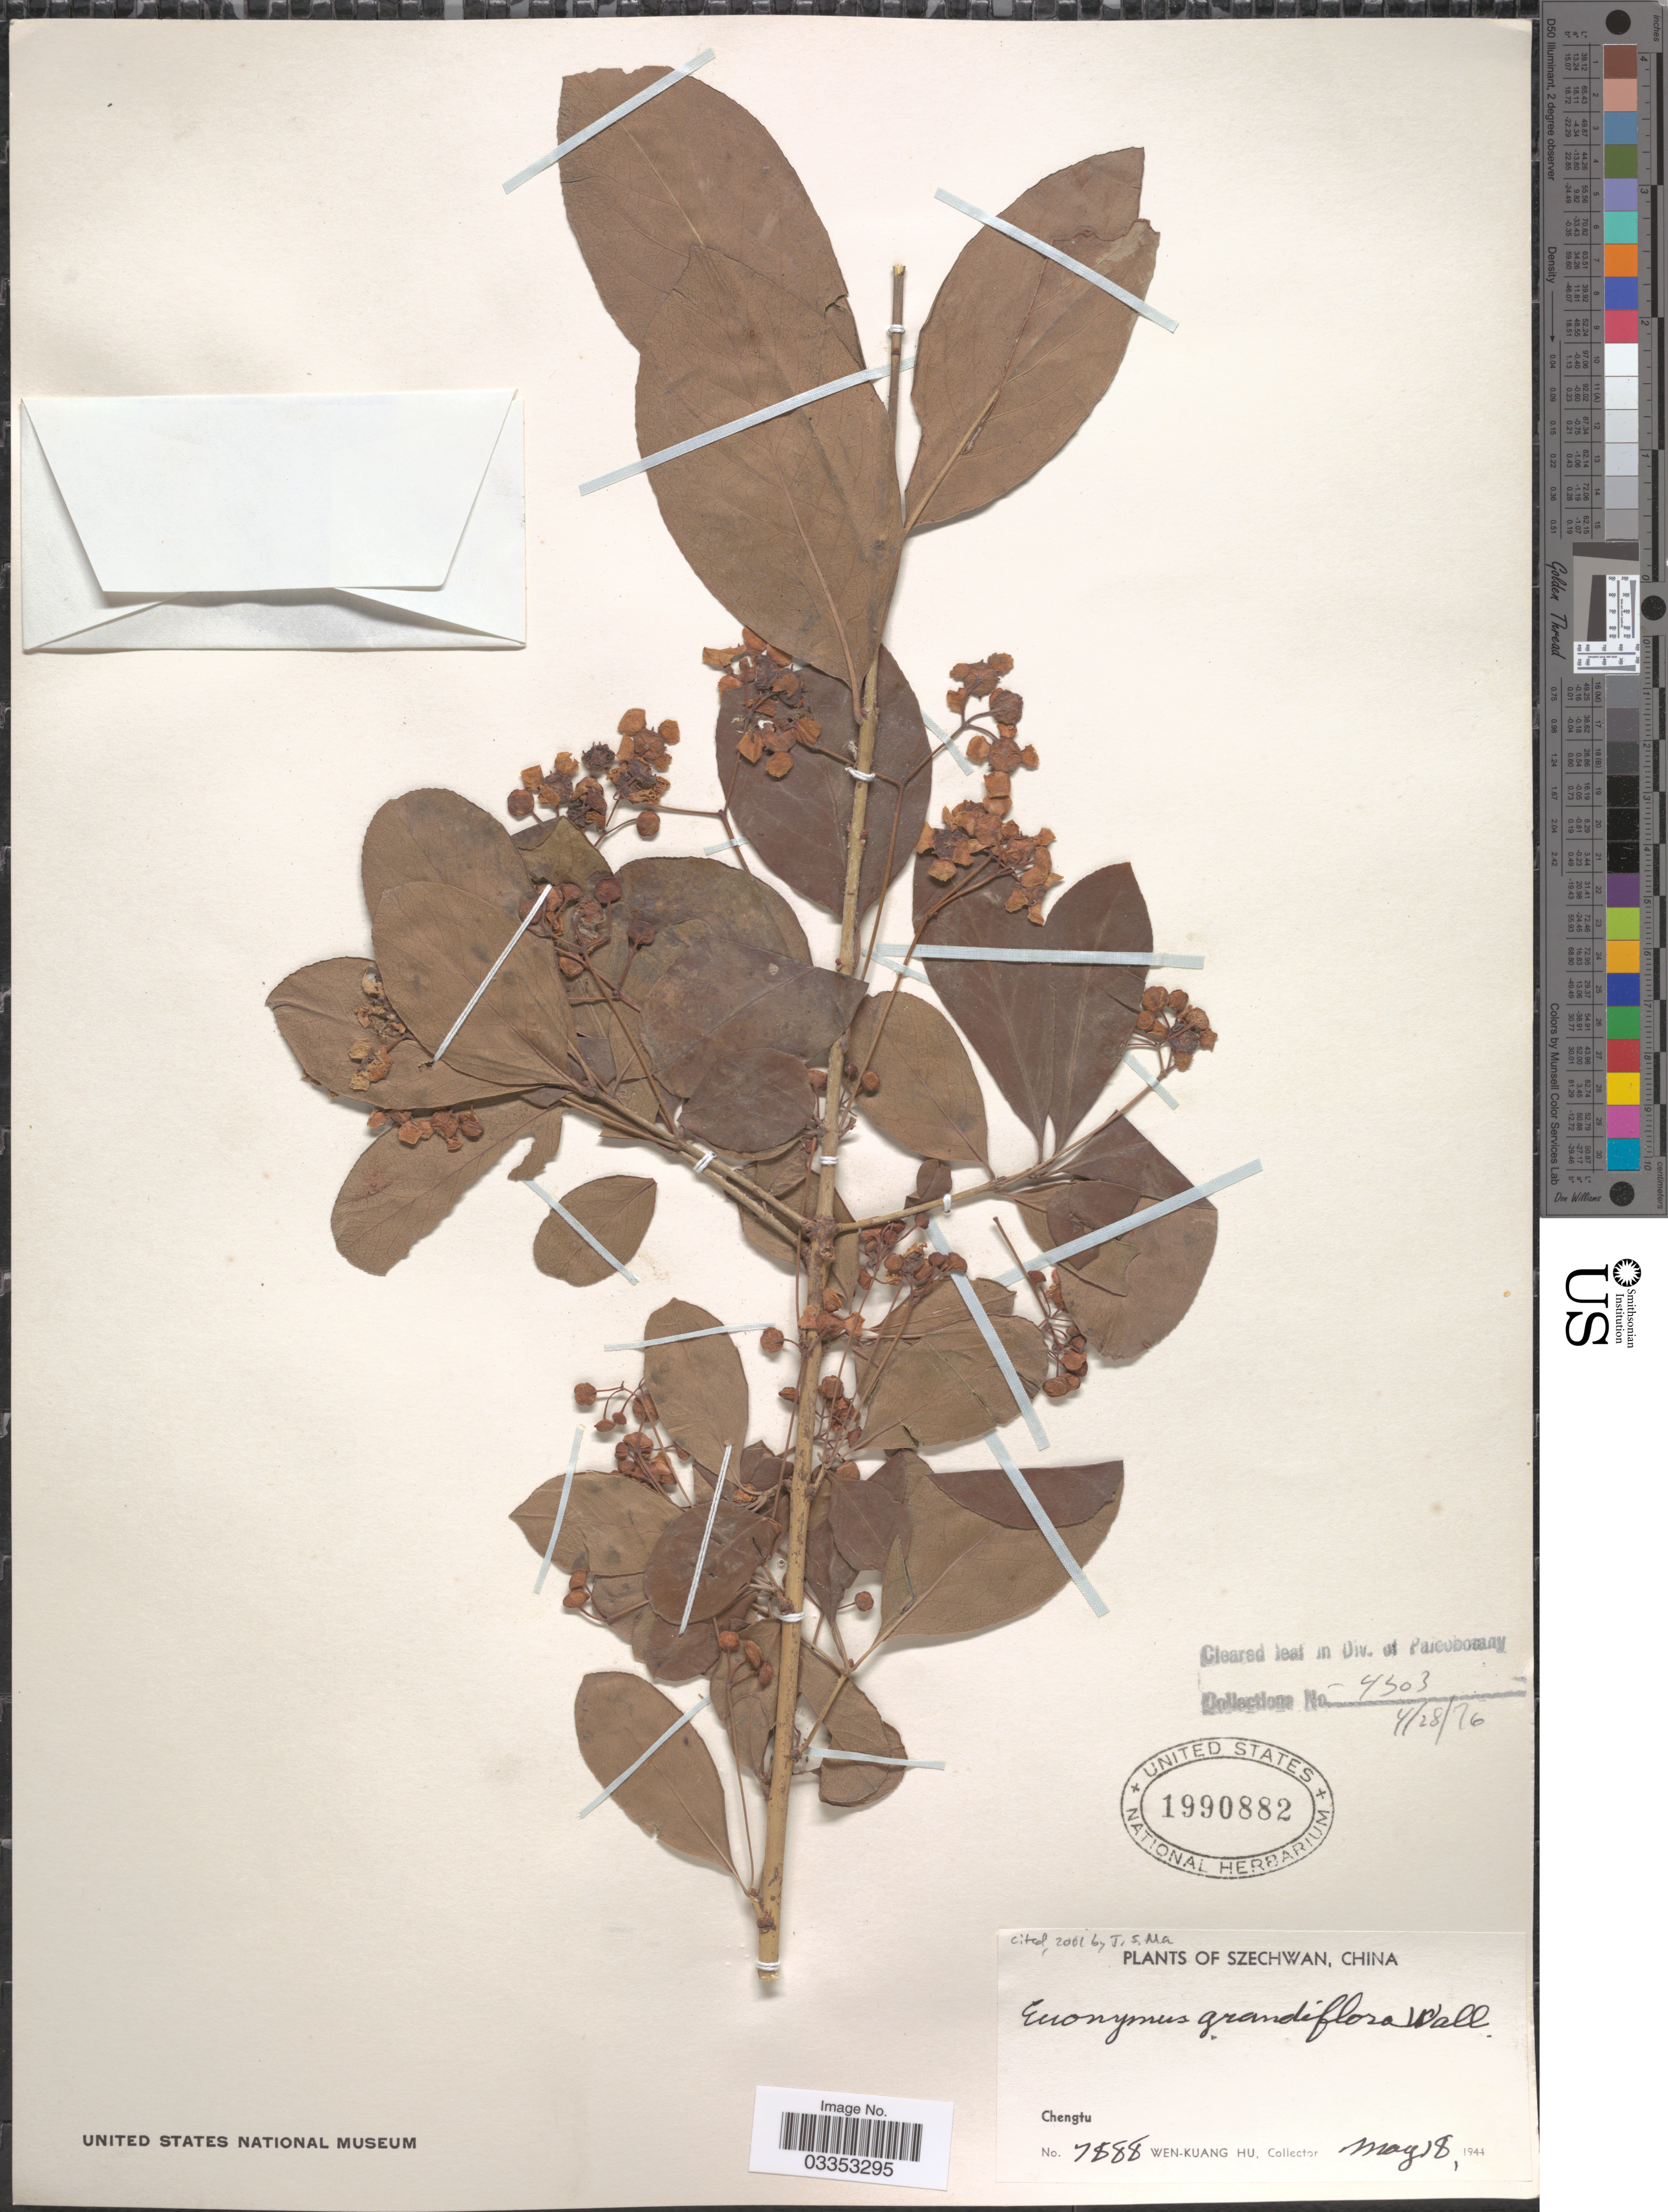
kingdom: Plantae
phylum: Tracheophyta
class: Magnoliopsida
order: Celastrales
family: Celastraceae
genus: Euonymus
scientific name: Euonymus grandiflorus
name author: Wall.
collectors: W. K. Hu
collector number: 7888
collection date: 1944-05-18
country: China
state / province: Sichuan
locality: Szechwan. Chengtu.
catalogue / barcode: US 1990882